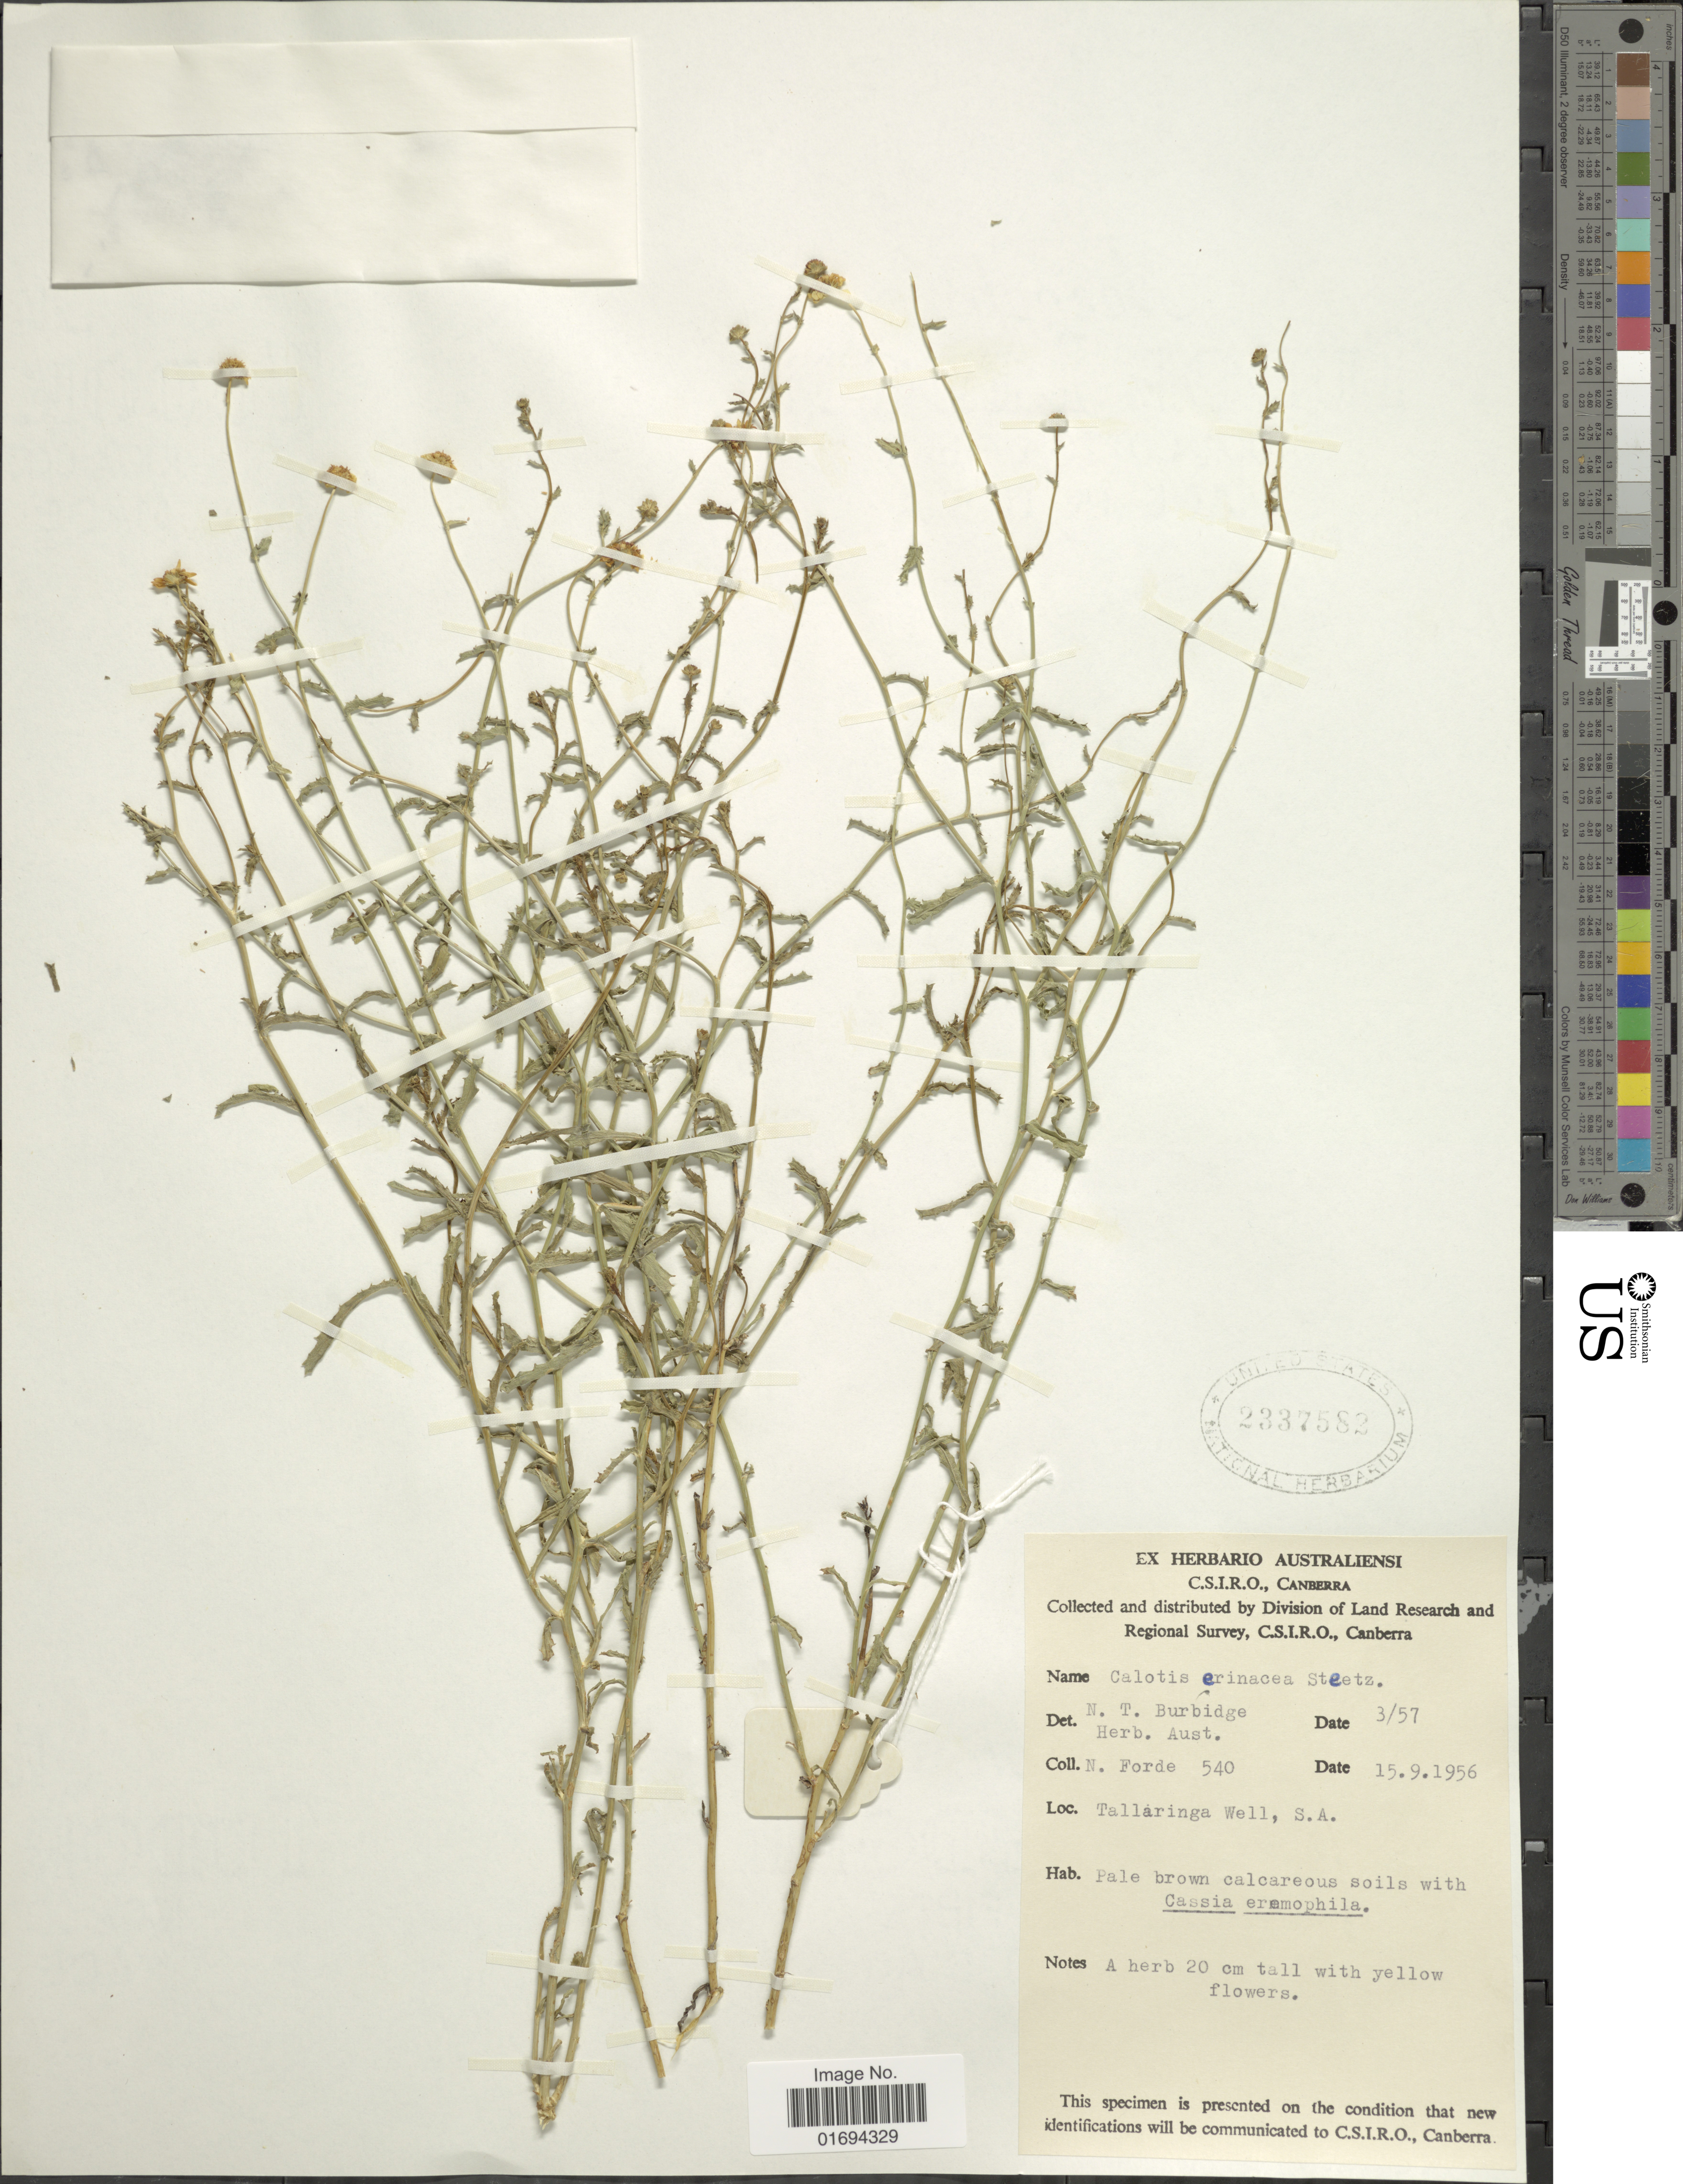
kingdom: Plantae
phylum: Tracheophyta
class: Magnoliopsida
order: Asterales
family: Asteraceae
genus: Calotis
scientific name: Calotis erinacea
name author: Steetz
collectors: N. Forde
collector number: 540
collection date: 1956-09-15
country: Australia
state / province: South Australia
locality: Tallaringa Well, S. A.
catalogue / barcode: US 2337582